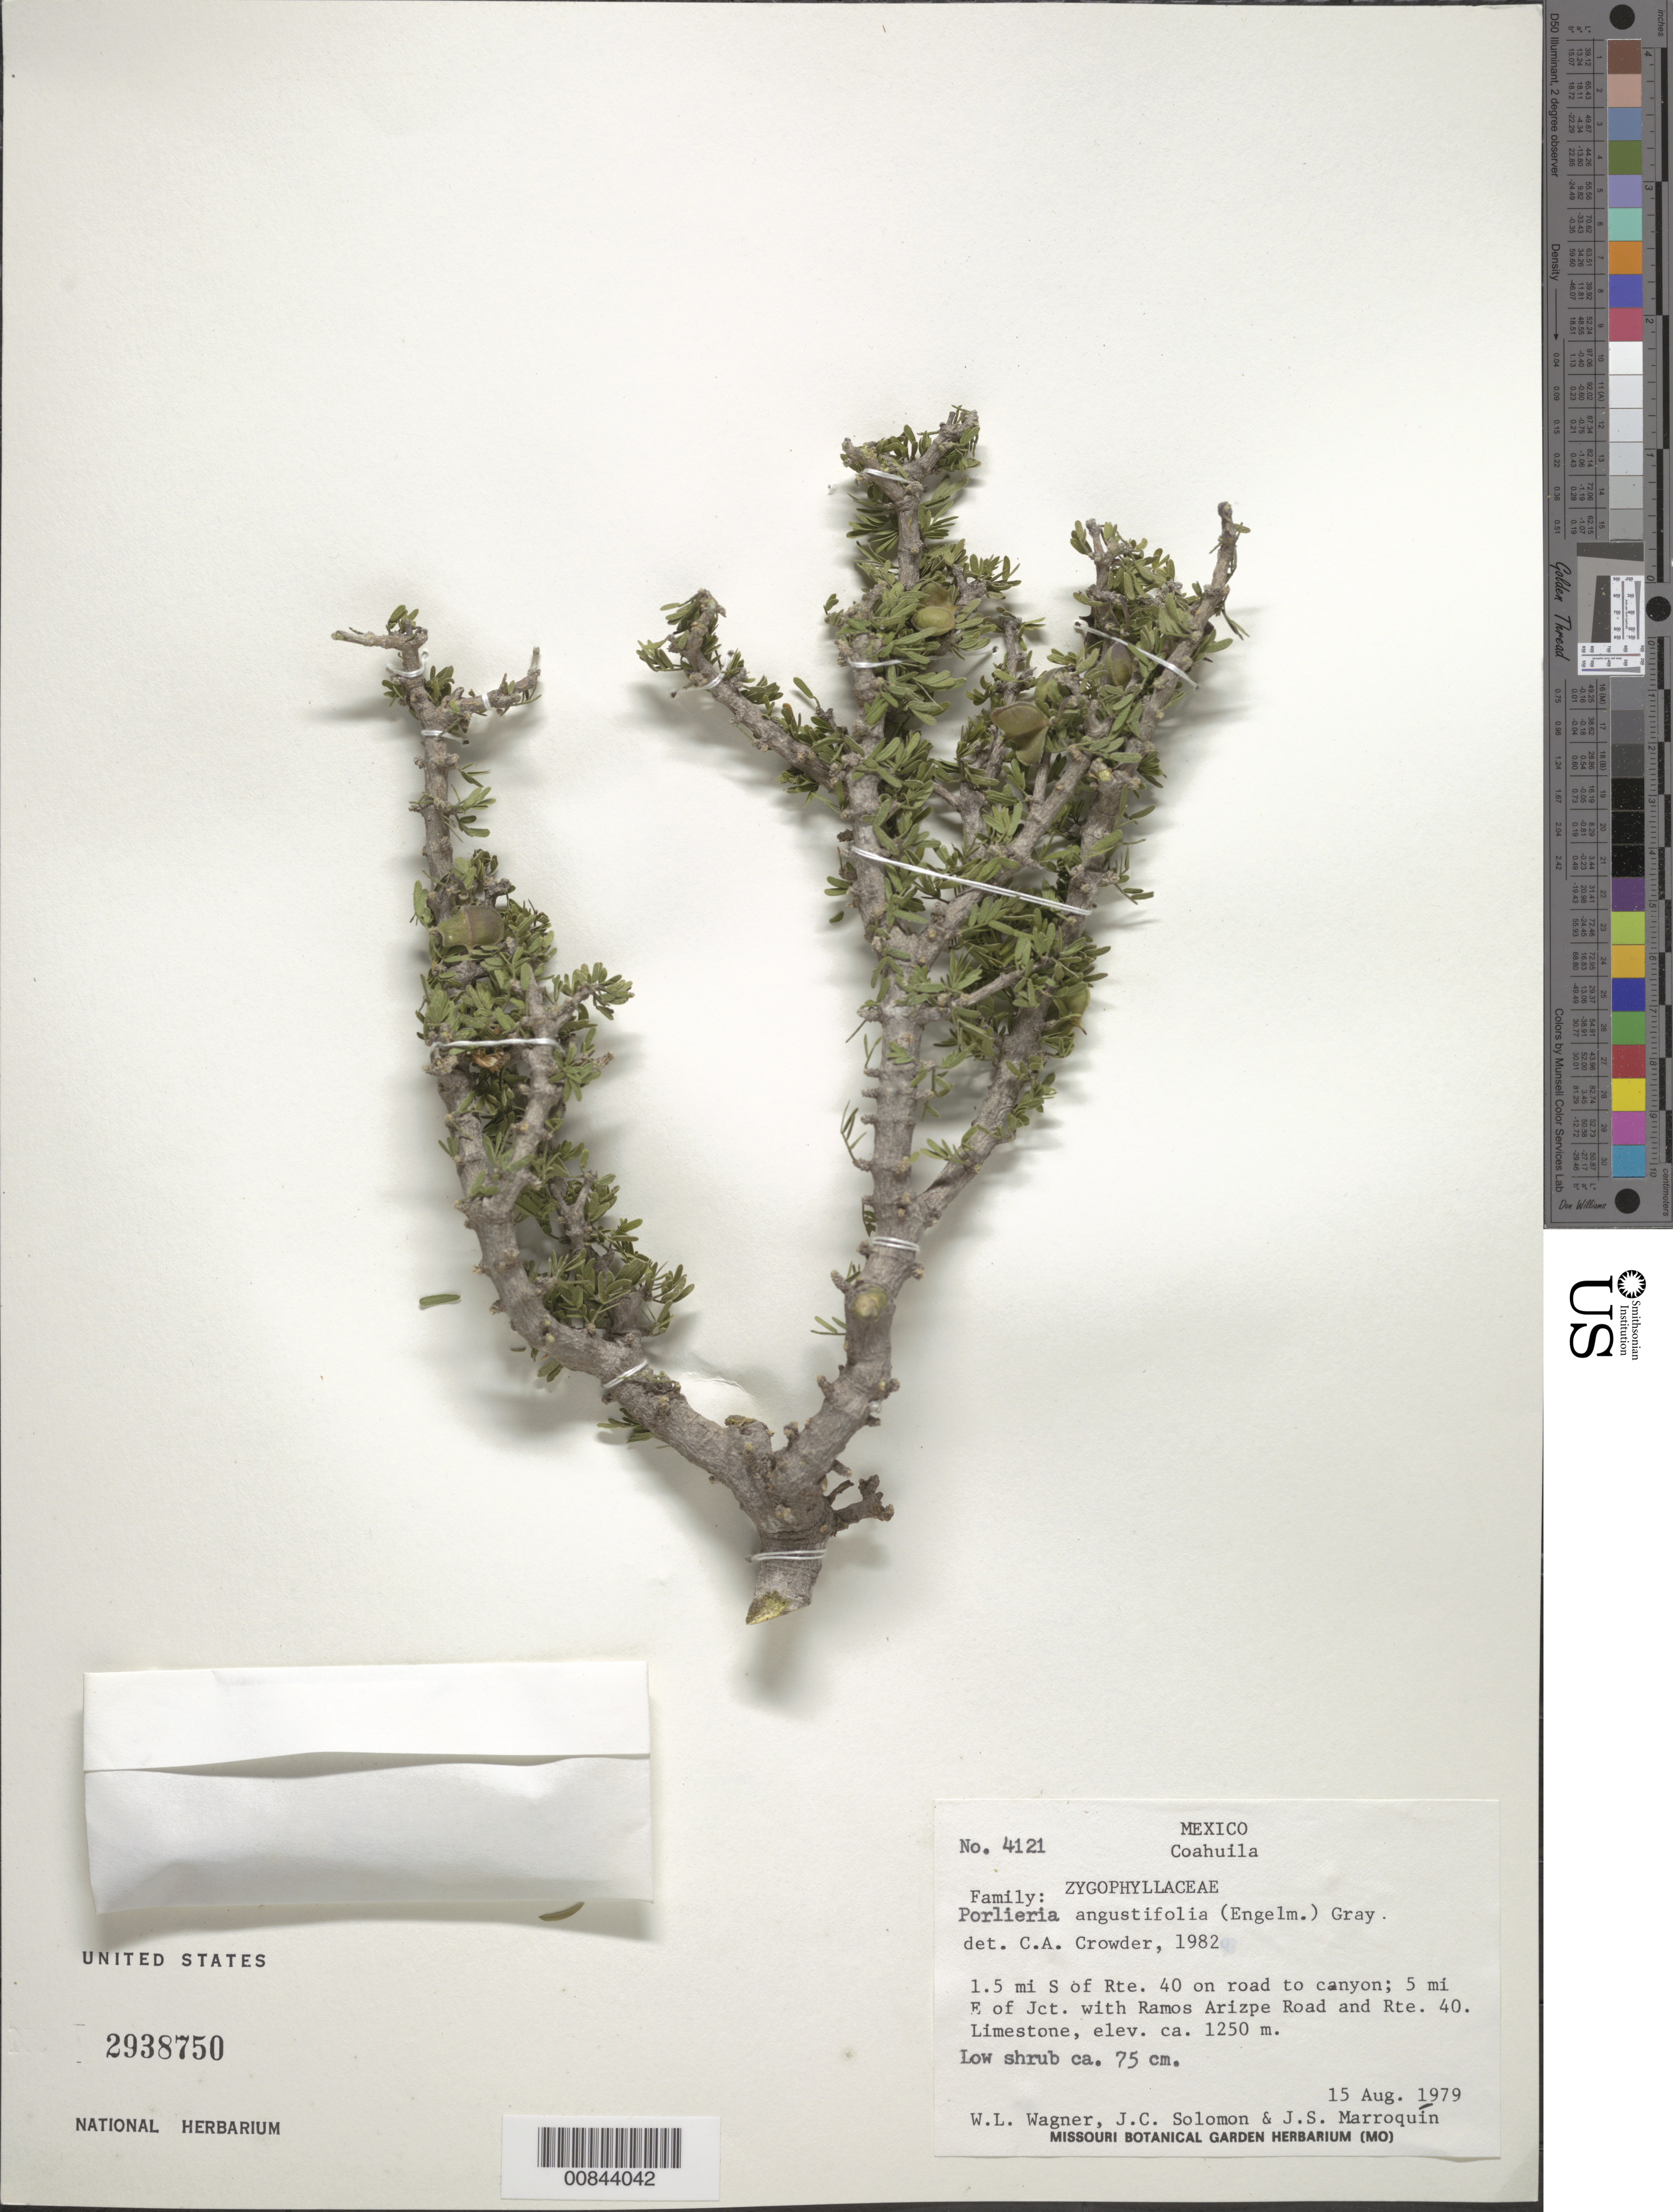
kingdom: Plantae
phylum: Tracheophyta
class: Magnoliopsida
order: Zygophyllales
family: Zygophyllaceae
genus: Porlieria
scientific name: Porlieria angustifolia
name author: A. Gray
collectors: W. L. Wagner, J. C. Solomon & J. Marroquin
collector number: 4121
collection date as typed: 15 Aug 1979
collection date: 1979-08-15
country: Mexico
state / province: Coahuila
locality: S of rte. 40, road to canyon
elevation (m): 1250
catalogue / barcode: US 2938750